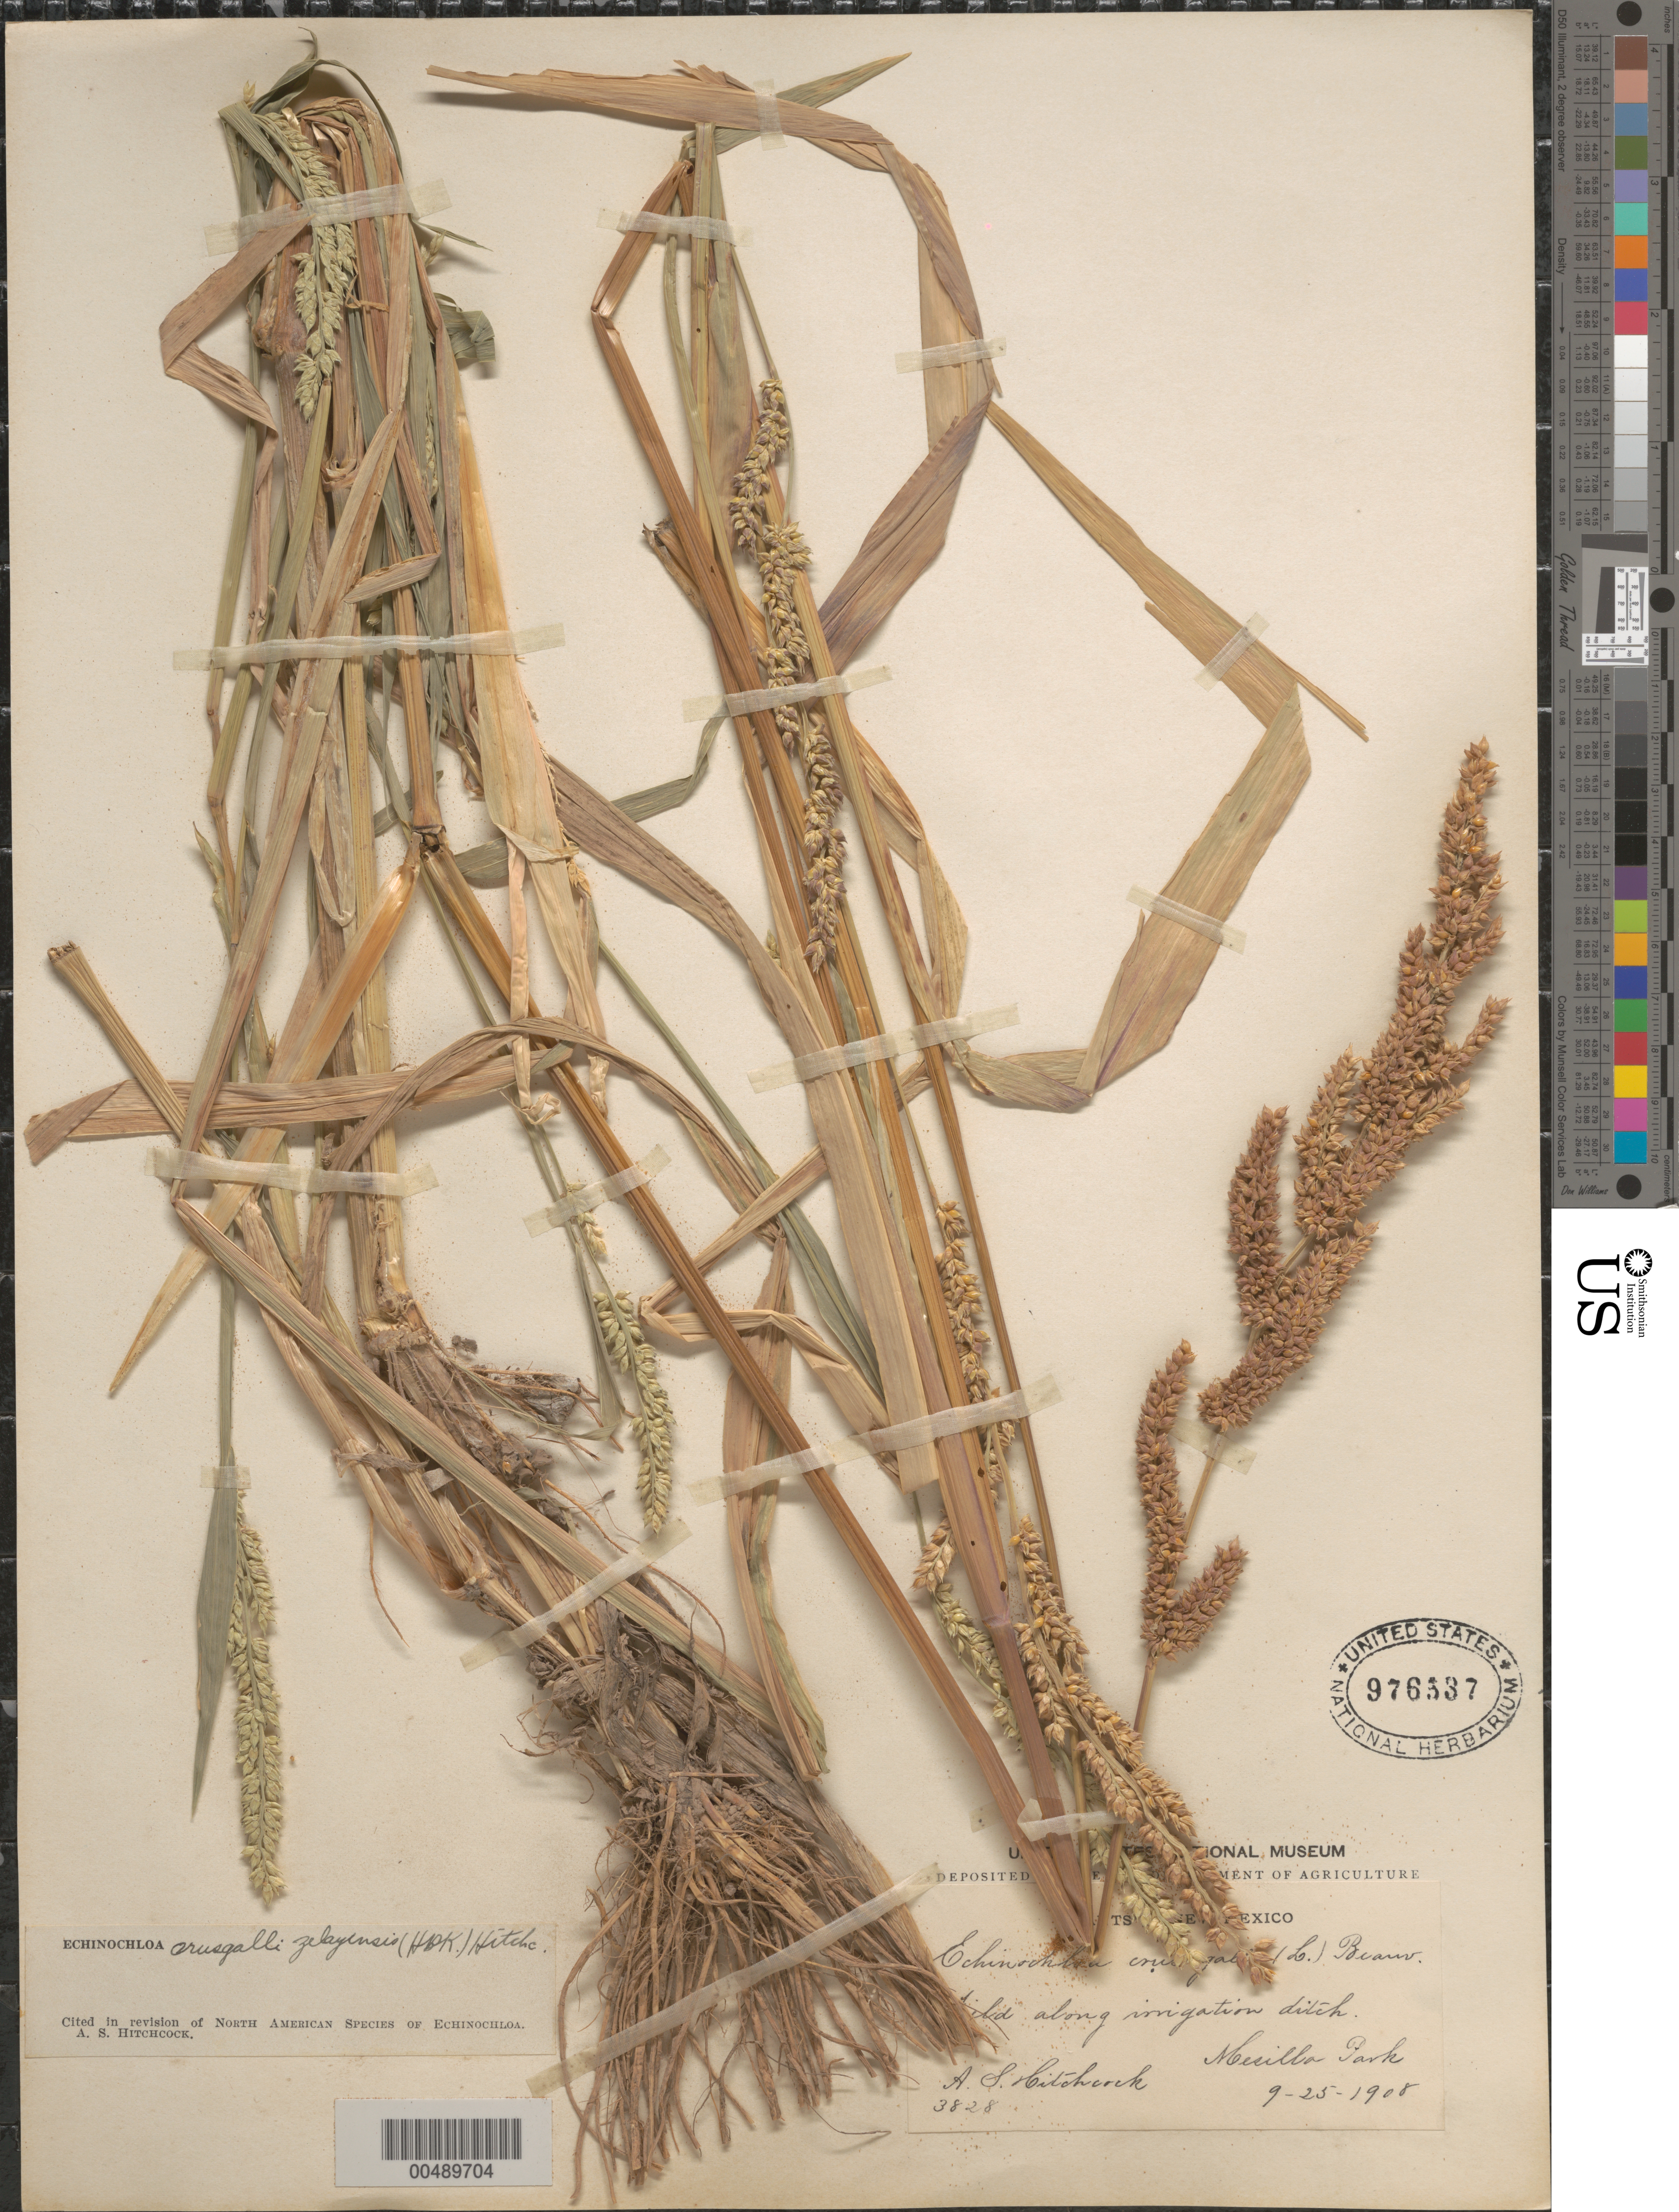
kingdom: Plantae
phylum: Tracheophyta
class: Liliopsida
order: Poales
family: Poaceae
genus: Echinochloa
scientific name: Echinochloa crus-galli var. zelayensis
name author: (Kunth) Hitchc.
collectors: A. S. Hitchcock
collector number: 3828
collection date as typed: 25 Sep 1908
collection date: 1908-09-25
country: Mexico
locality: Mesillo Park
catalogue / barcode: US 976537